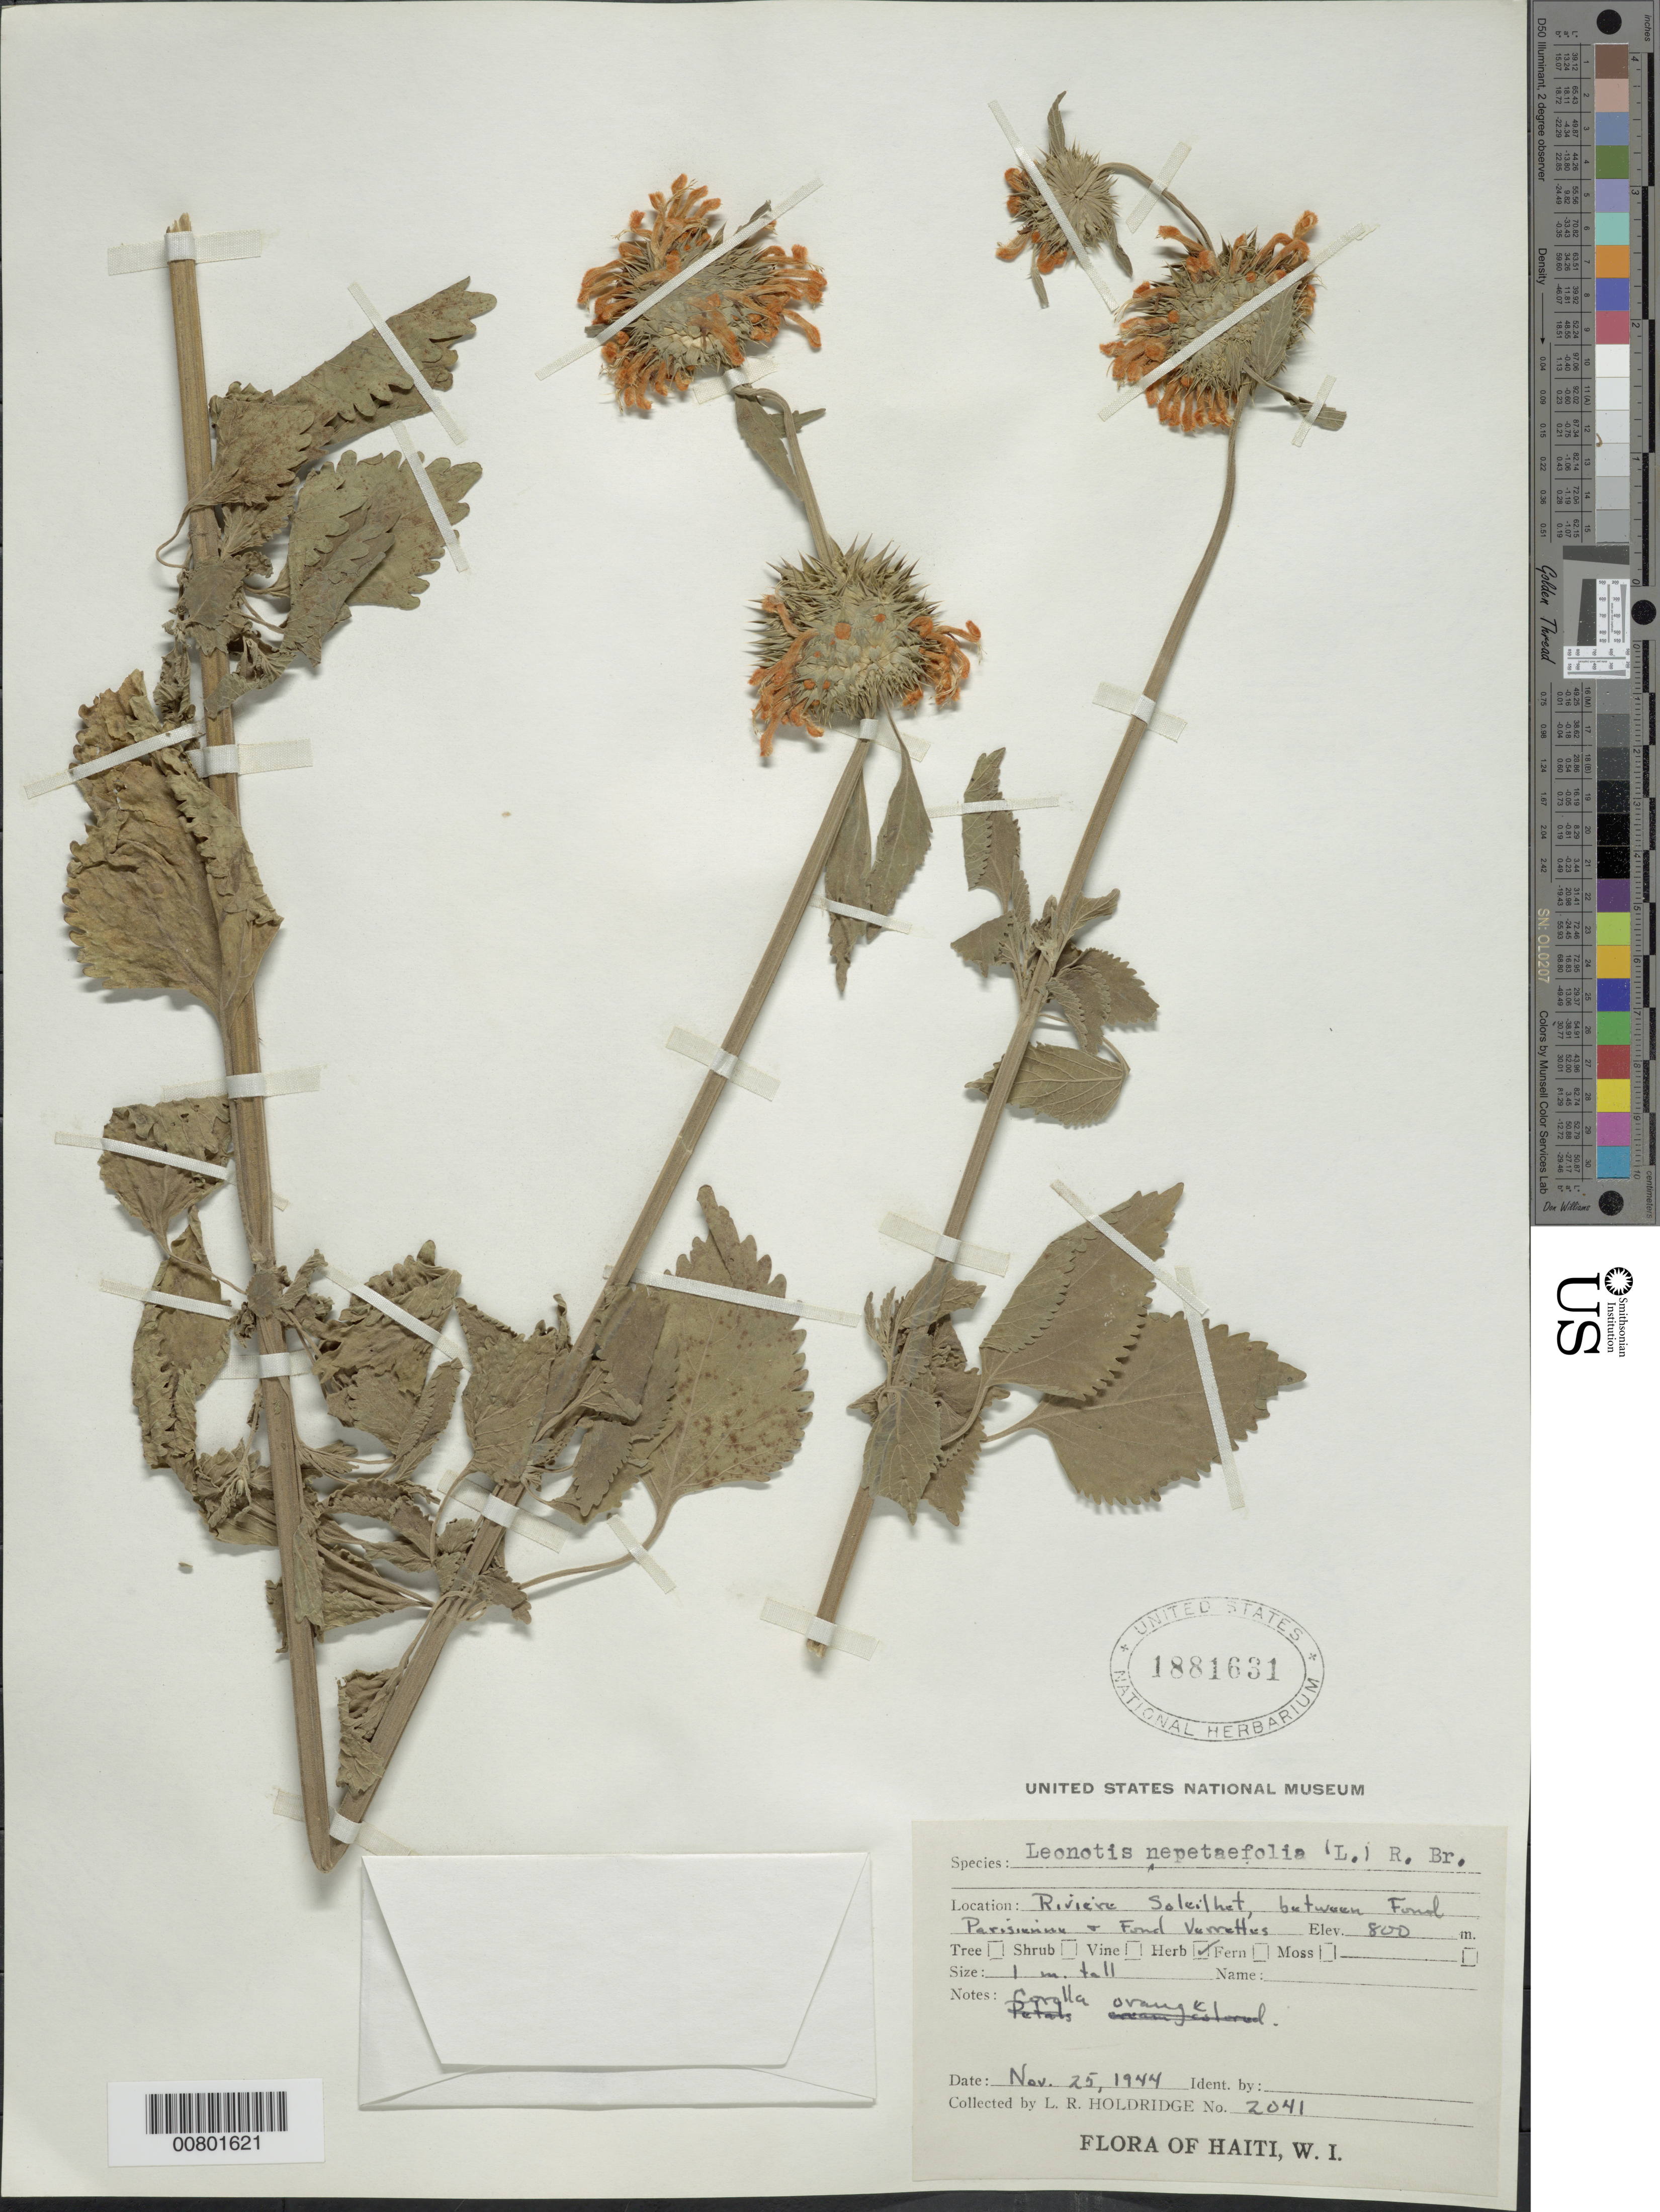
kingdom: Plantae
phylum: Tracheophyta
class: Magnoliopsida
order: Lamiales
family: Lamiaceae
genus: Leonotis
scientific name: Leonotis nepetifolia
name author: (L.) R. Br.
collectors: L. Holdridge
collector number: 2041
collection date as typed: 25 Nov 1944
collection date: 1944-11-25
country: Haiti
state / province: Ouest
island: Hispaniola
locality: Riviere Soleilhet, between Fond Parisien and Fond Verrettes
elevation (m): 800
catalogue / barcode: US 1881631